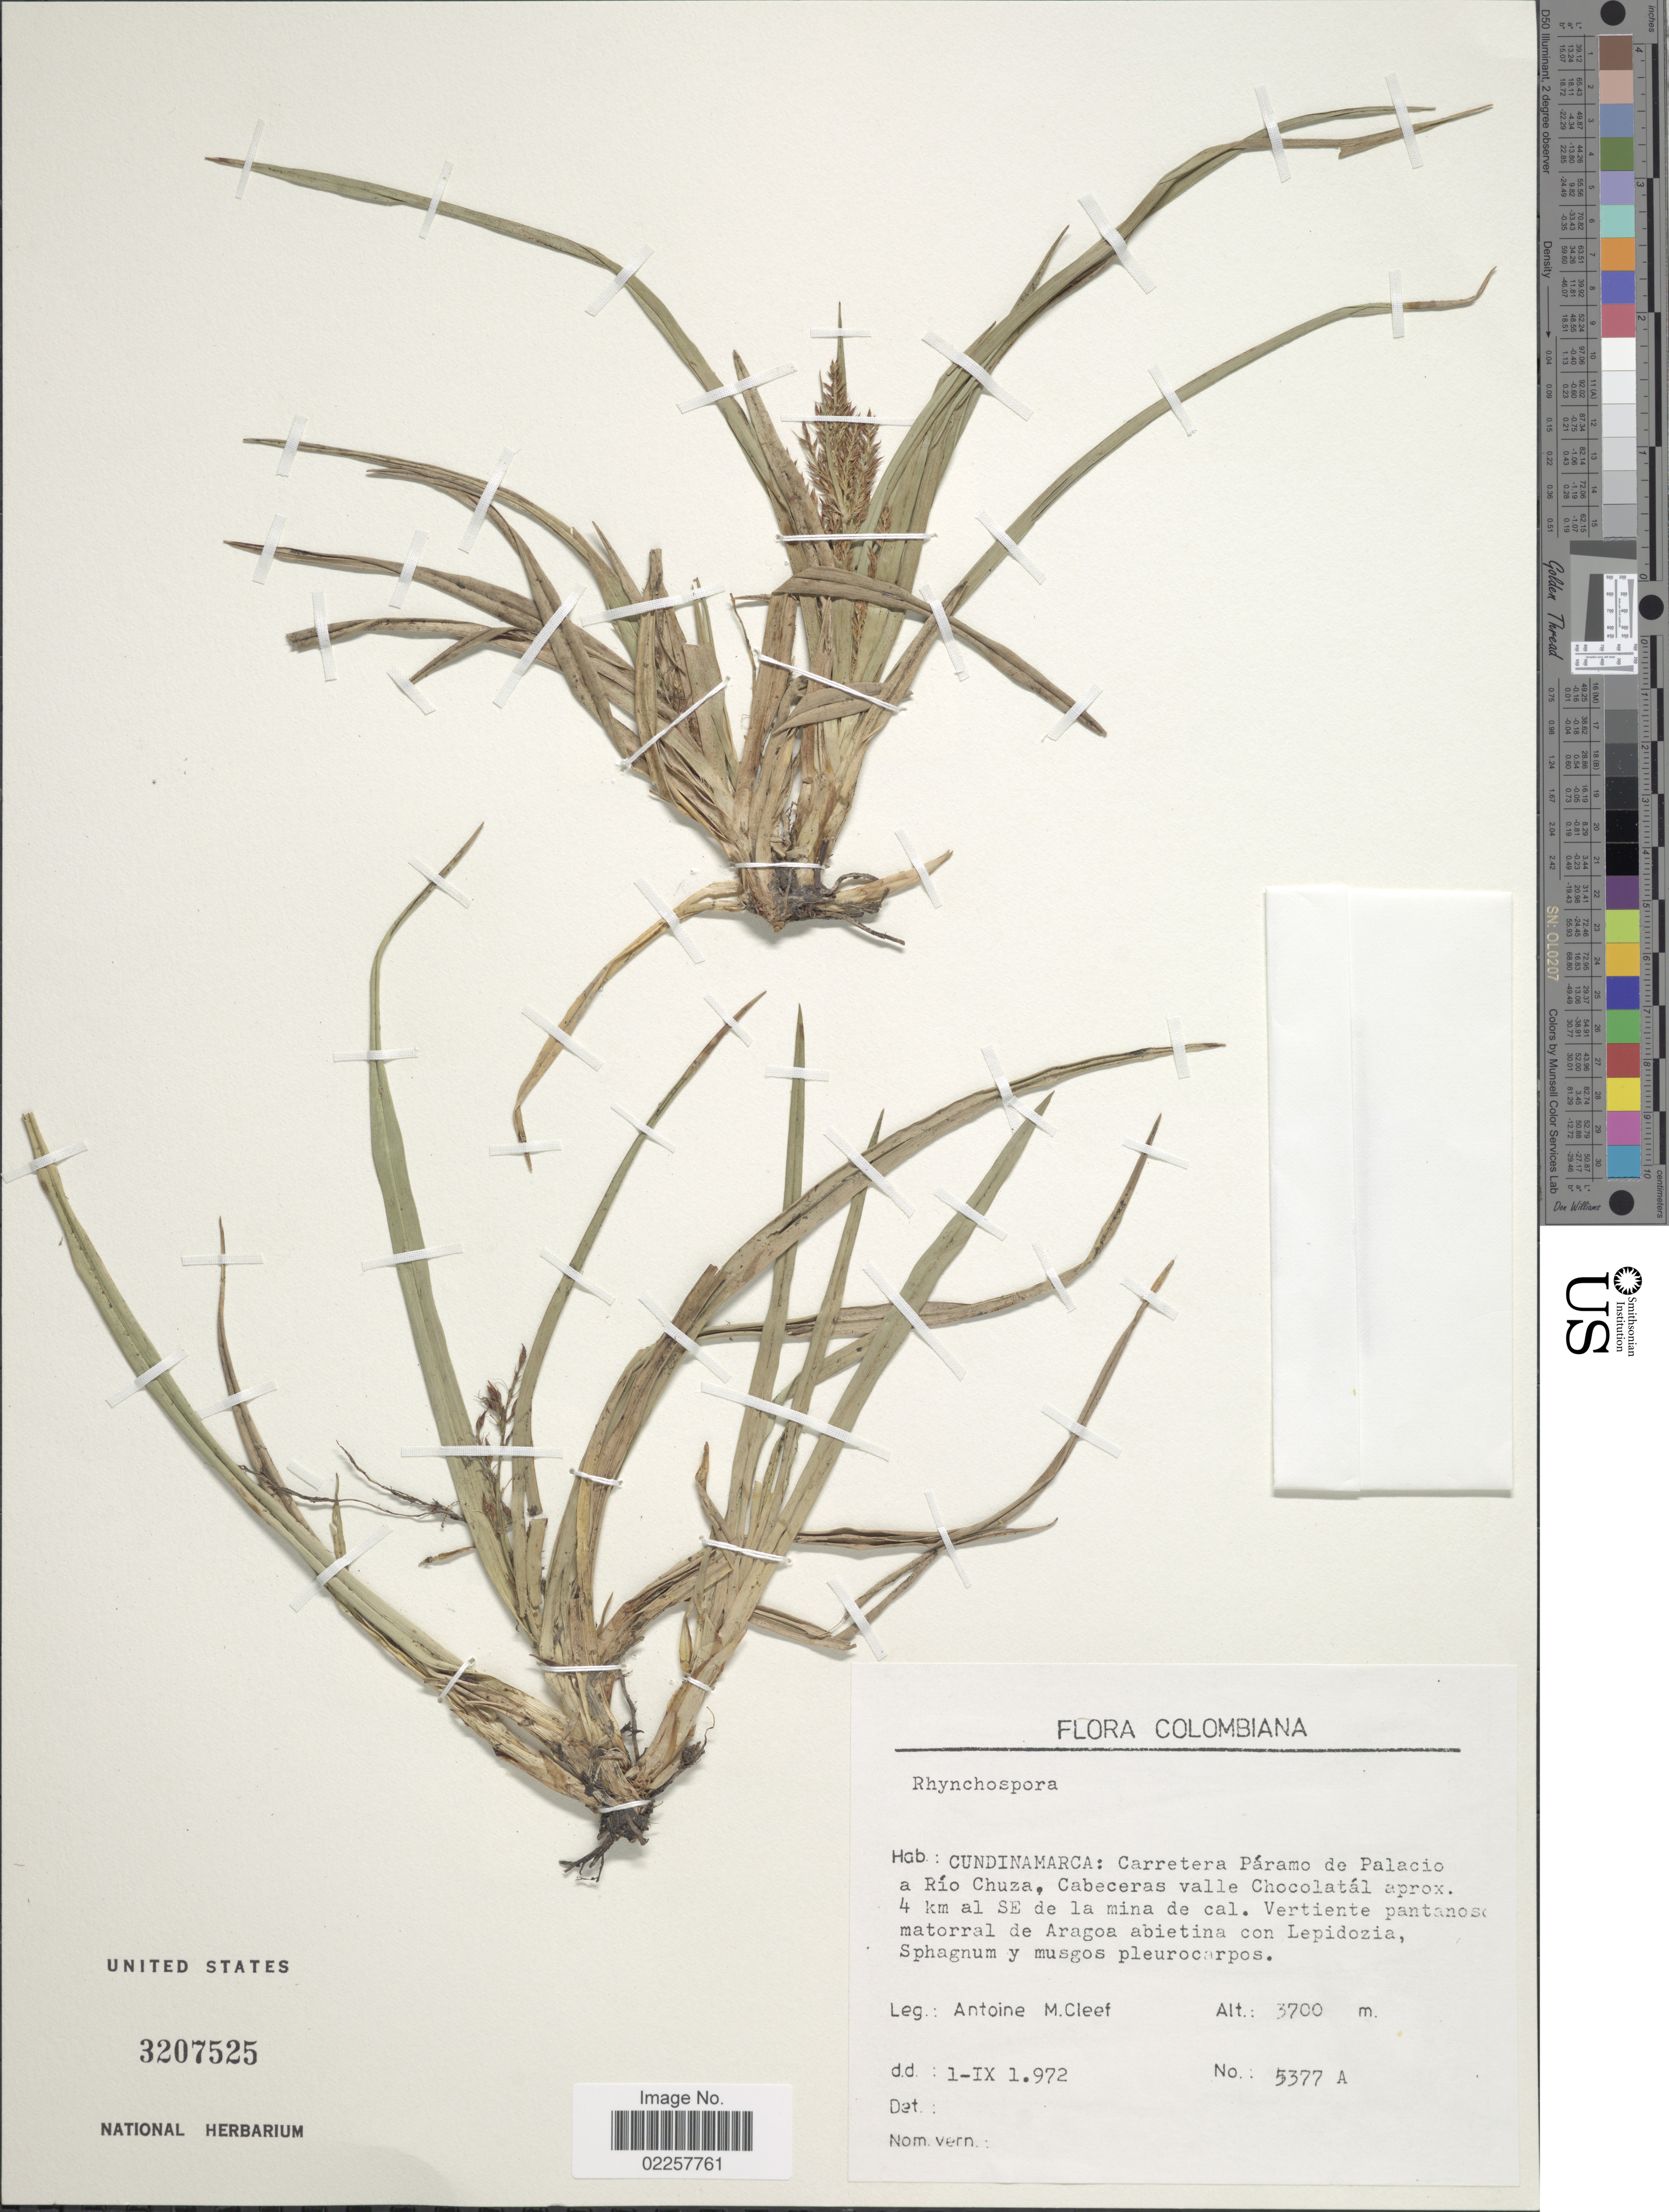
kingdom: Plantae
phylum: Tracheophyta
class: Liliopsida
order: Poales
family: Cyperaceae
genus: Rhynchospora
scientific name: Rhynchospora sp.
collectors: A. M. Cleef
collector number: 5377A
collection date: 1972-09-01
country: Colombia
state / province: Cundinamarca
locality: Carretera Paramo de Palacio a Rio Chuza, Cabeceras valle Chocolatal aprox. 4 km al SE de la mina de cal.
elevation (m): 3700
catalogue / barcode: US 3207525